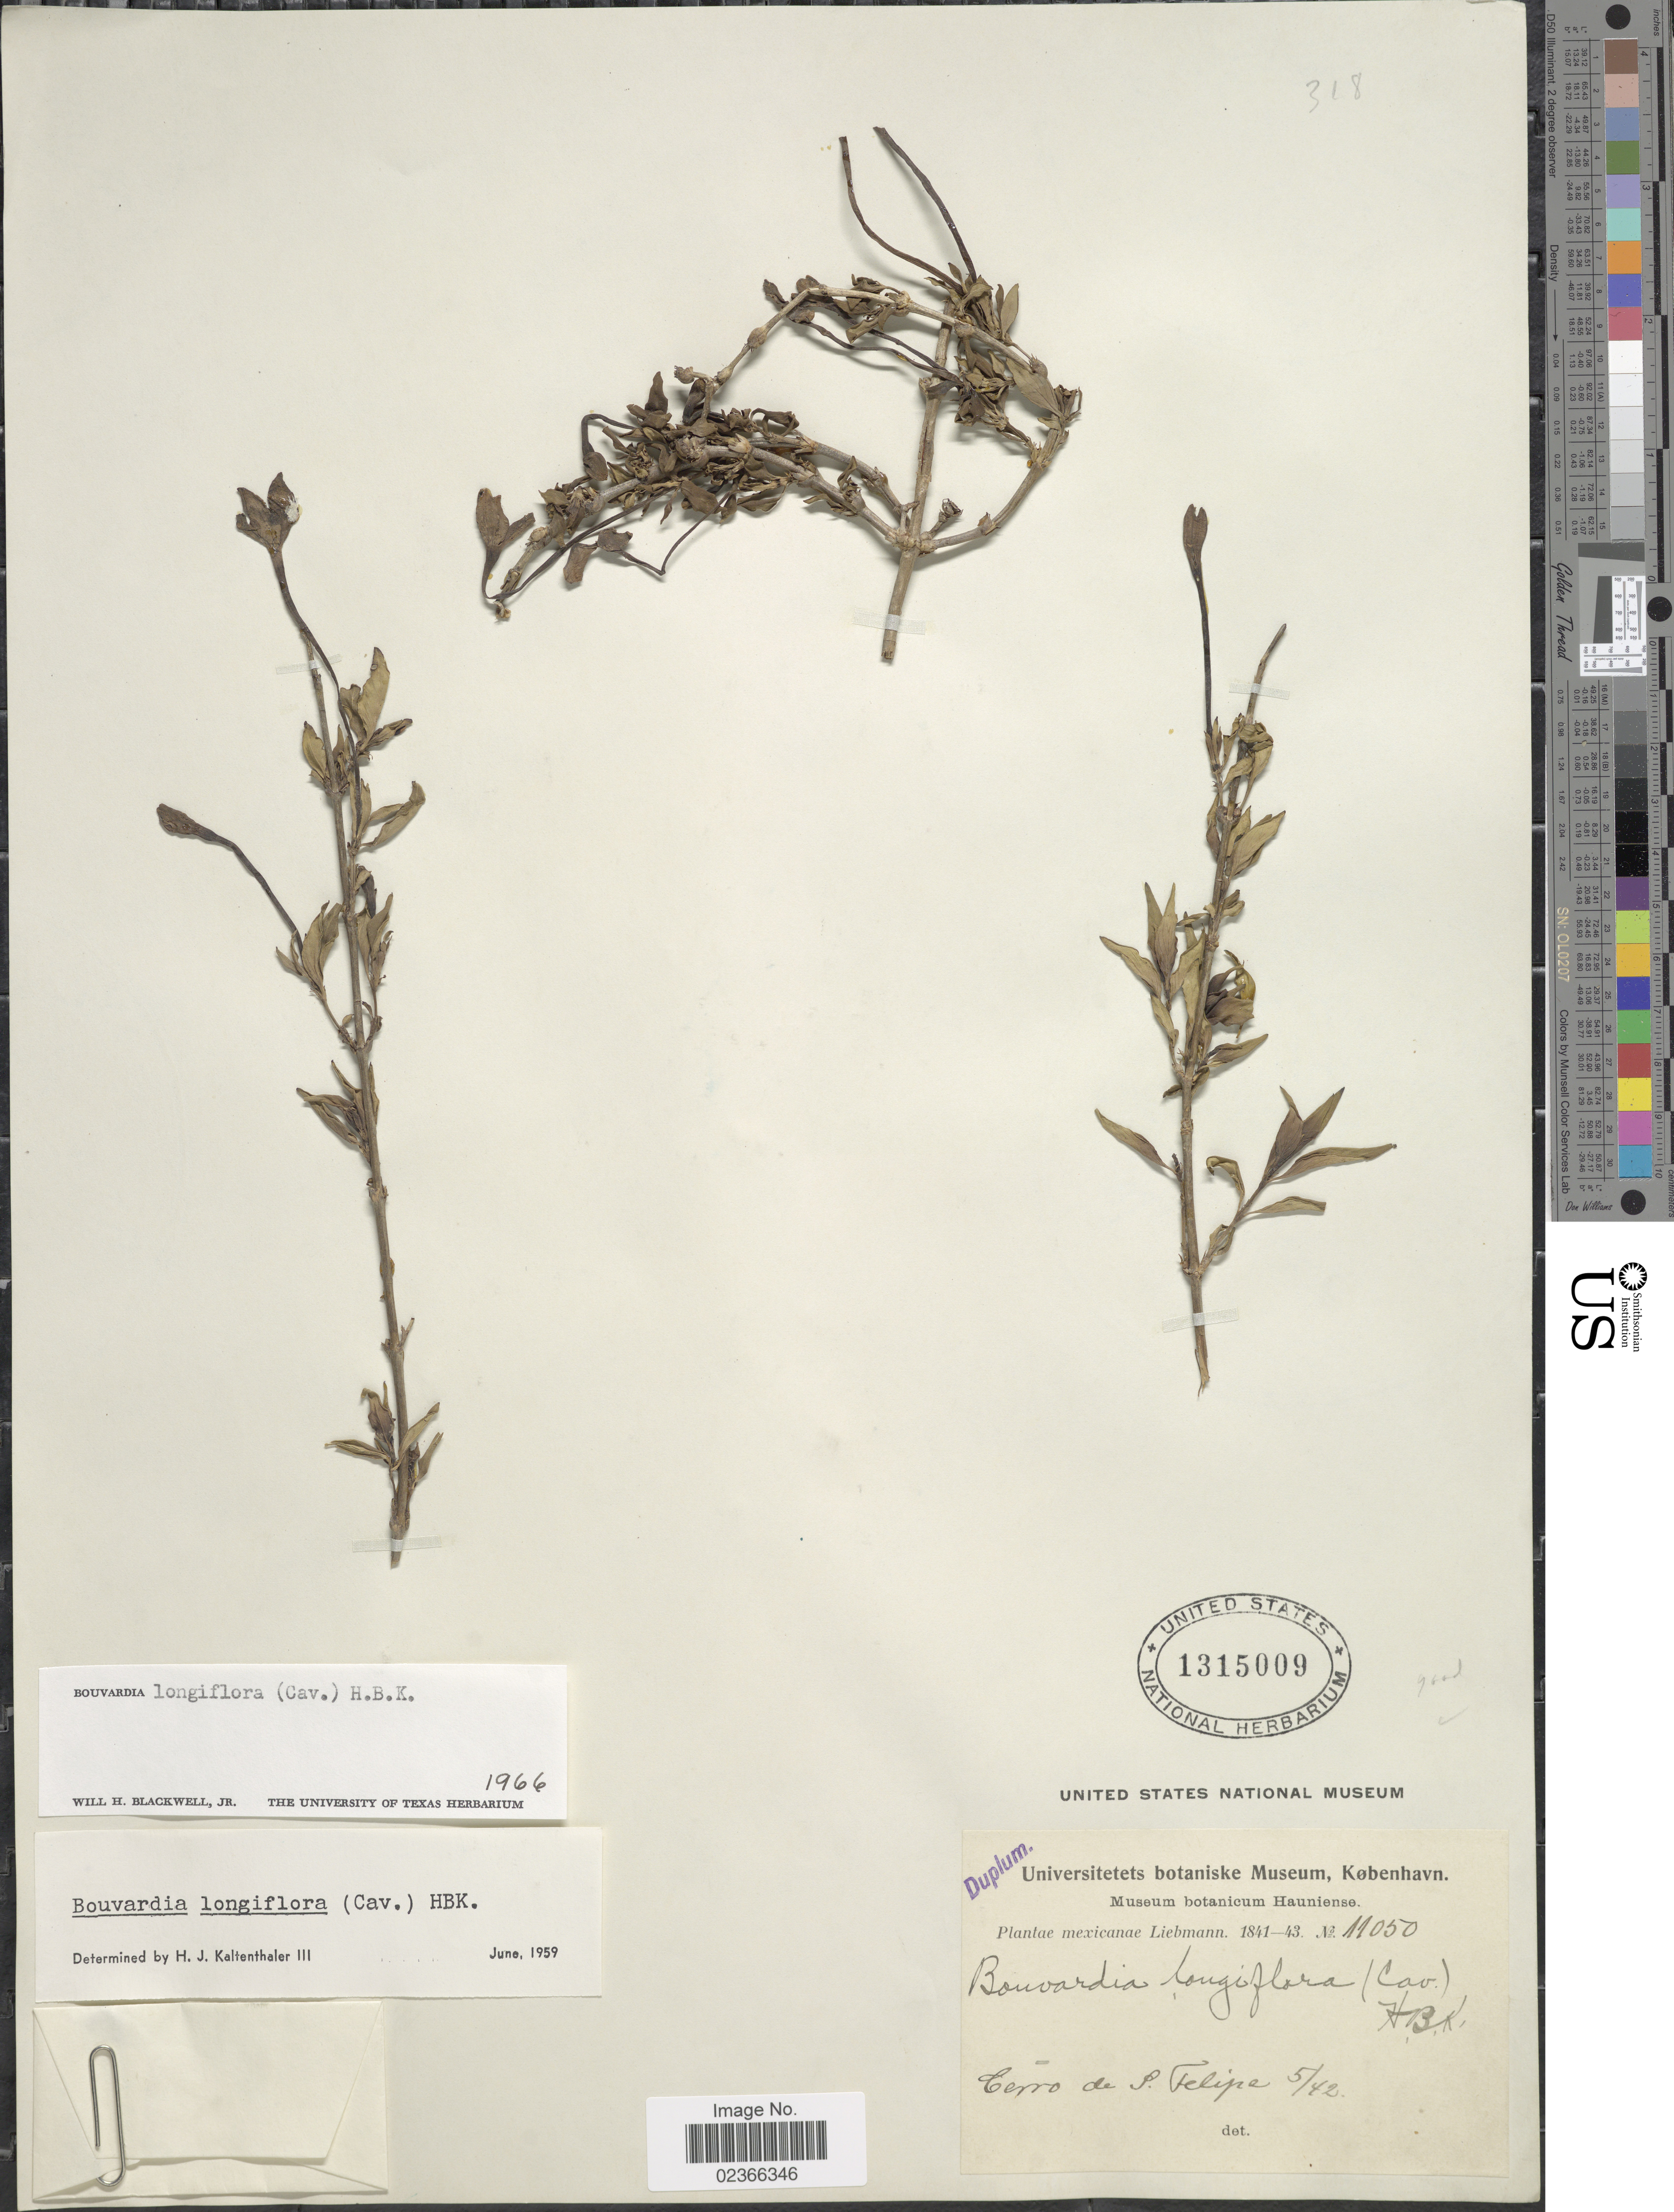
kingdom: Plantae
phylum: Tracheophyta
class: Magnoliopsida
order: Gentianales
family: Rubiaceae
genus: Bouvardia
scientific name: Bouvardia longiflora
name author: (Cav.) Kunth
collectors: Liebmann, --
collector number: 11050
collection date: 1842-05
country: Mexico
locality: Cerro de S. Felipe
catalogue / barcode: US 1315009